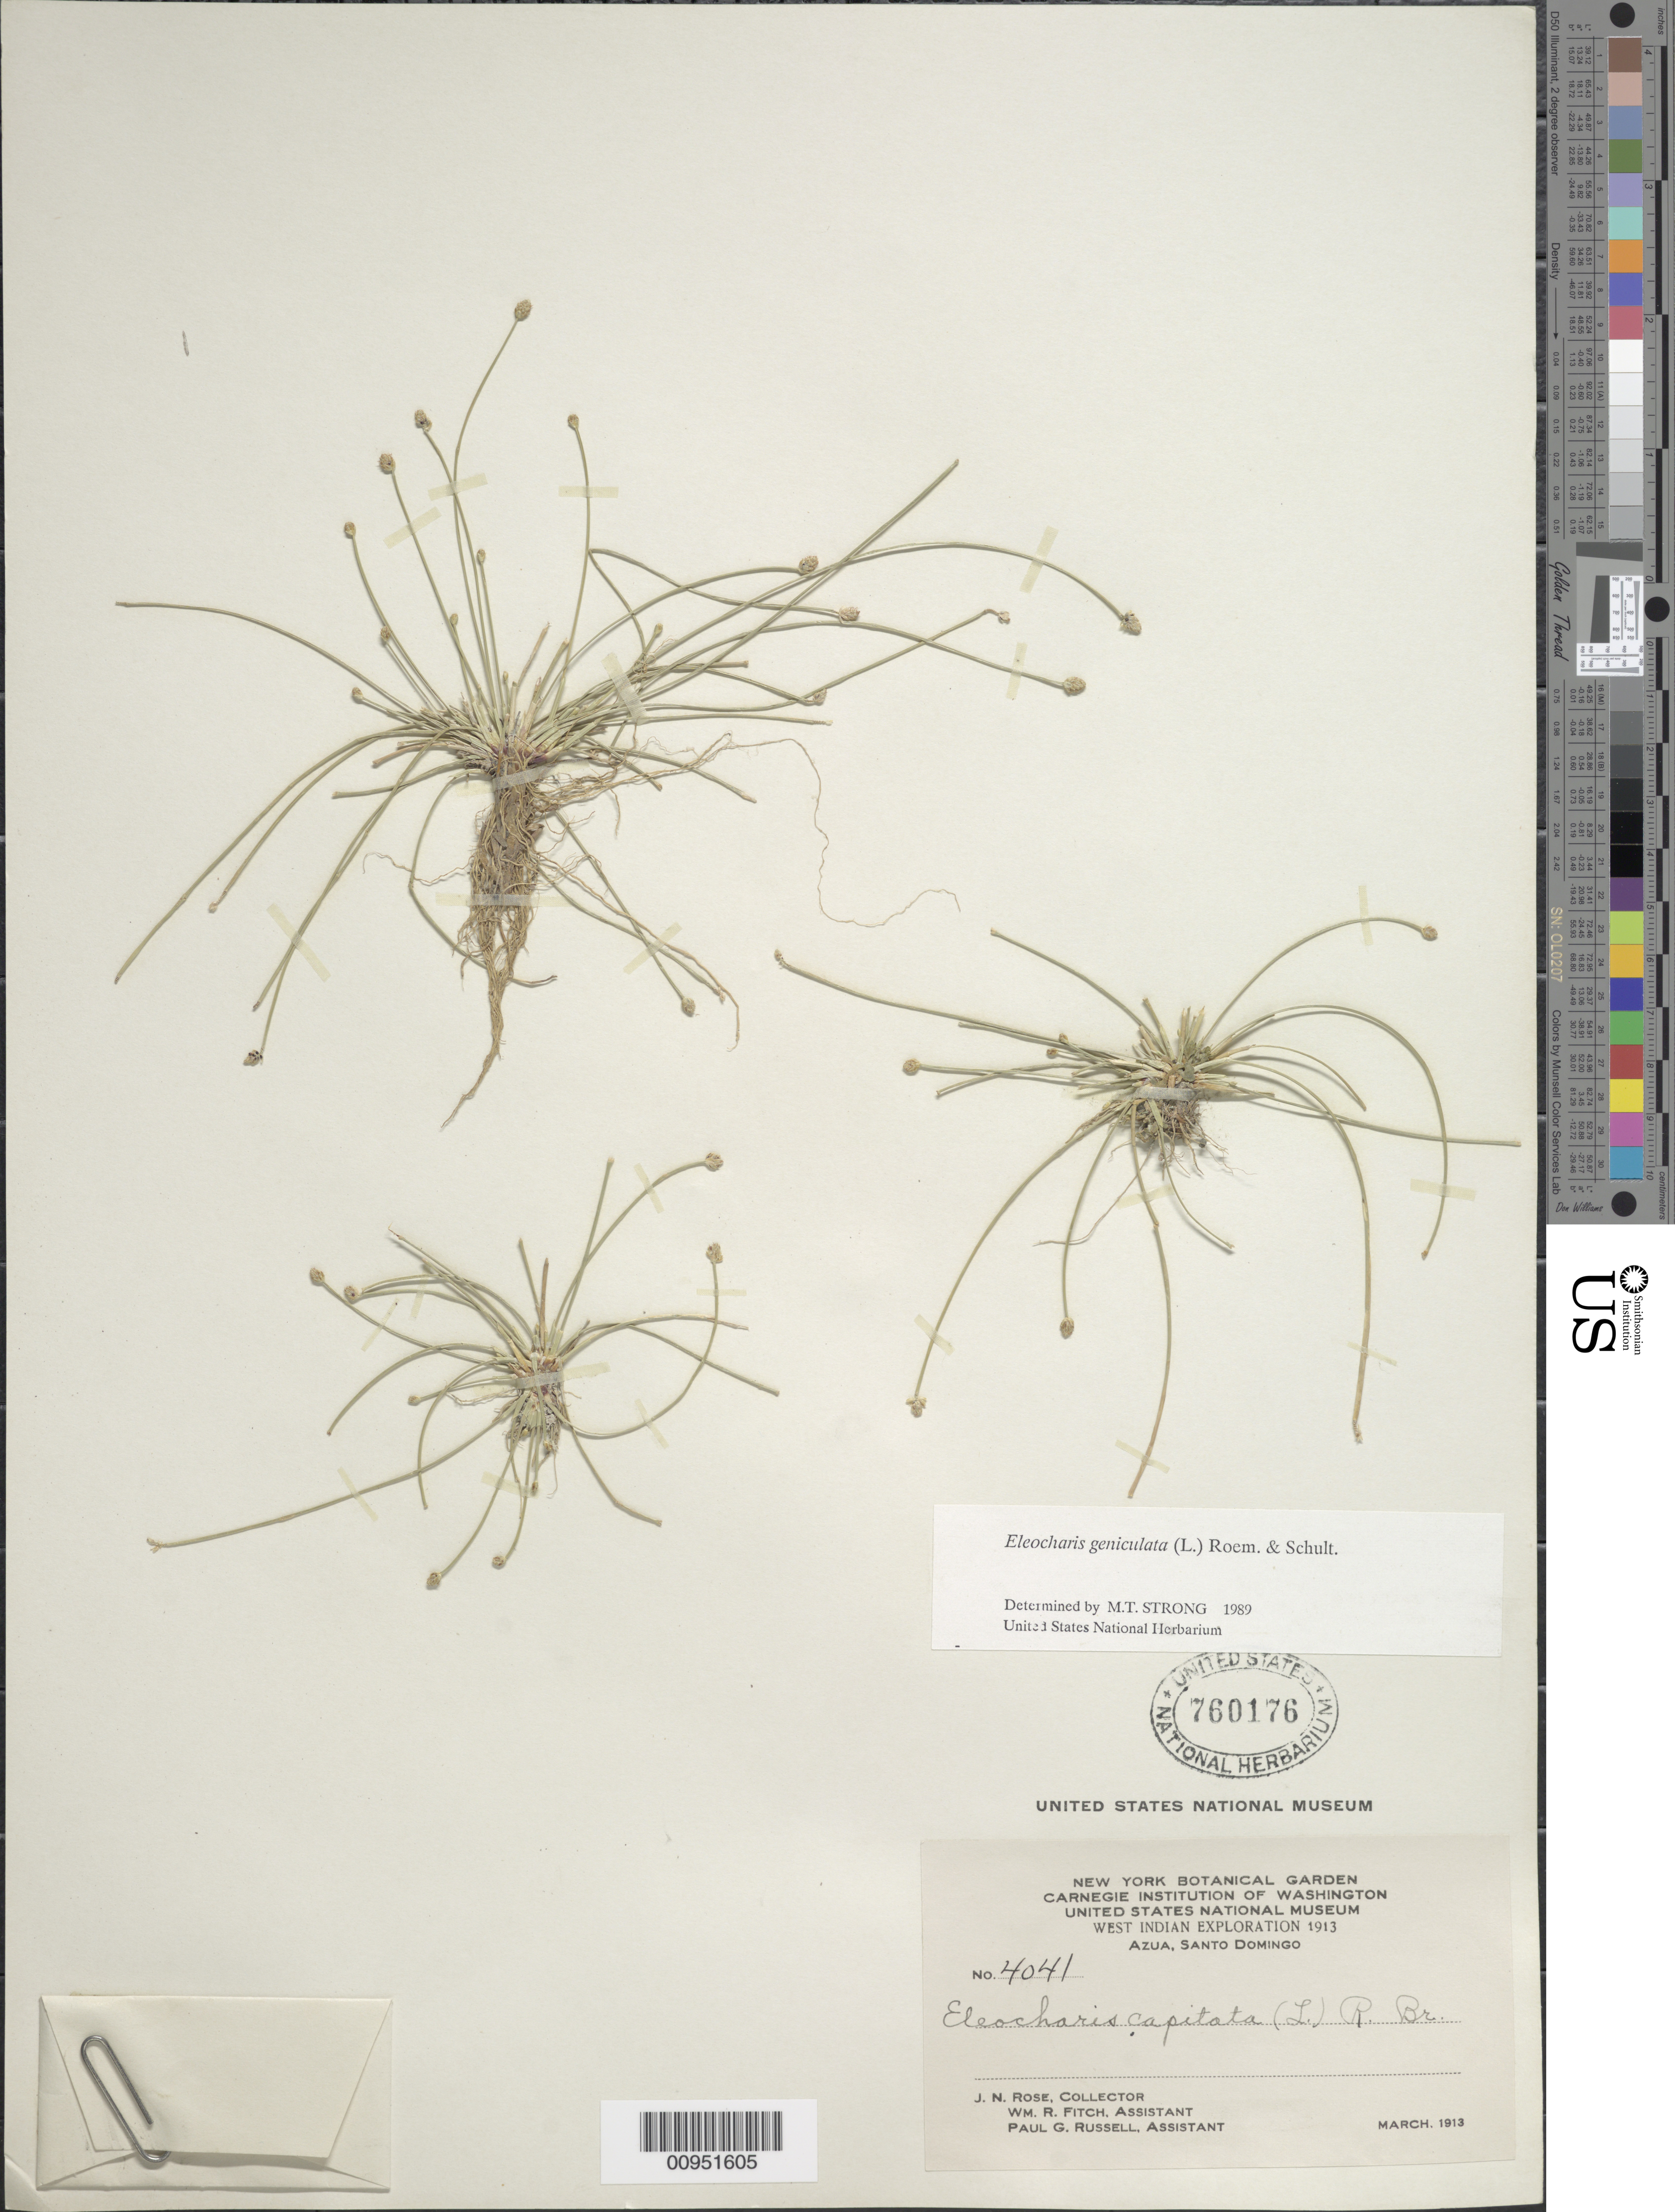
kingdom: Plantae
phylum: Tracheophyta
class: Liliopsida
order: Poales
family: Cyperaceae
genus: Eleocharis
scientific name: Eleocharis geniculata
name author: (L.) Roem. & Schult.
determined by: Strong, M. T., (US), Smithsonian Institution - National Museum of Natural History (UNITED STATES)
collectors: J. N. Rose, W. R. Fitch & P. G. Russell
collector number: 4041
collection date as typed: Mar 1913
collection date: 1913-03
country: Dominican Republic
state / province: Azua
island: Hispaniola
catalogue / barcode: US 760176